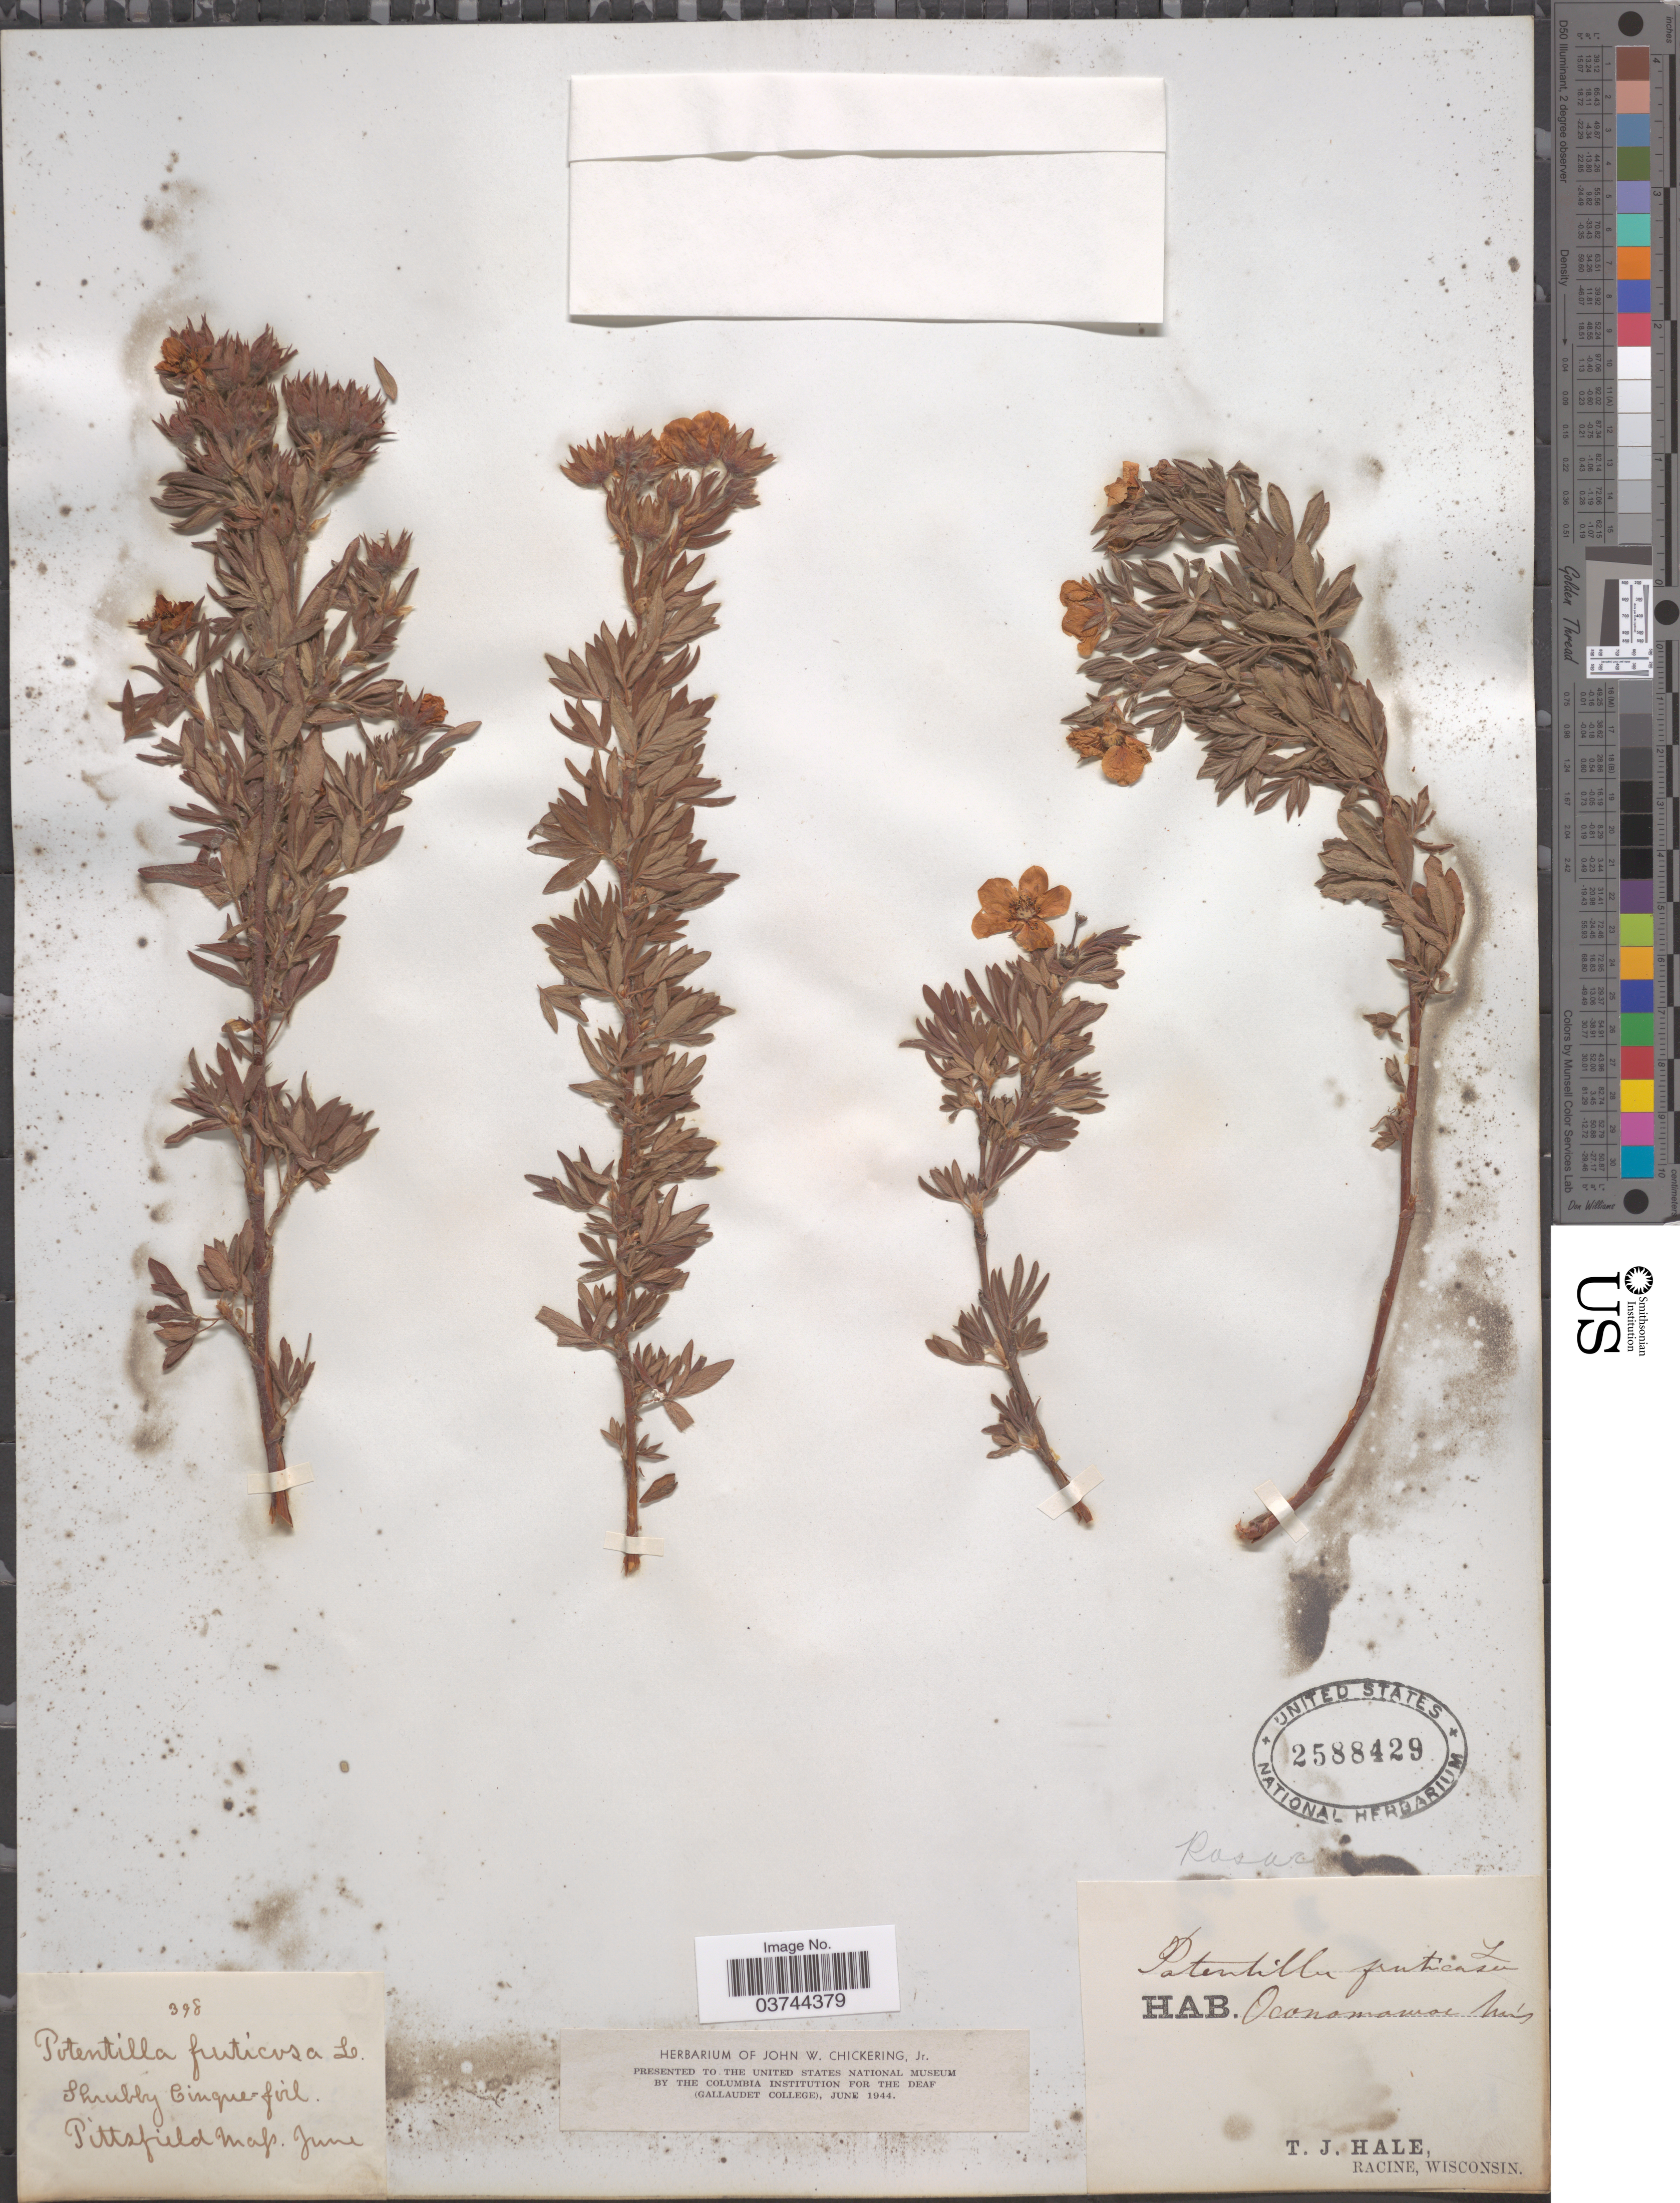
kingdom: Plantae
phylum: Tracheophyta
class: Magnoliopsida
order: Rosales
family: Rosaceae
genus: Dasiphora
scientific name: Dasiphora fruticosa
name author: (L.) Rydb.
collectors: T. Hale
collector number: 398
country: United States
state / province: Wisconsin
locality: Pittsfield mass. Oconomowoc.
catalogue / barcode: US 2588429